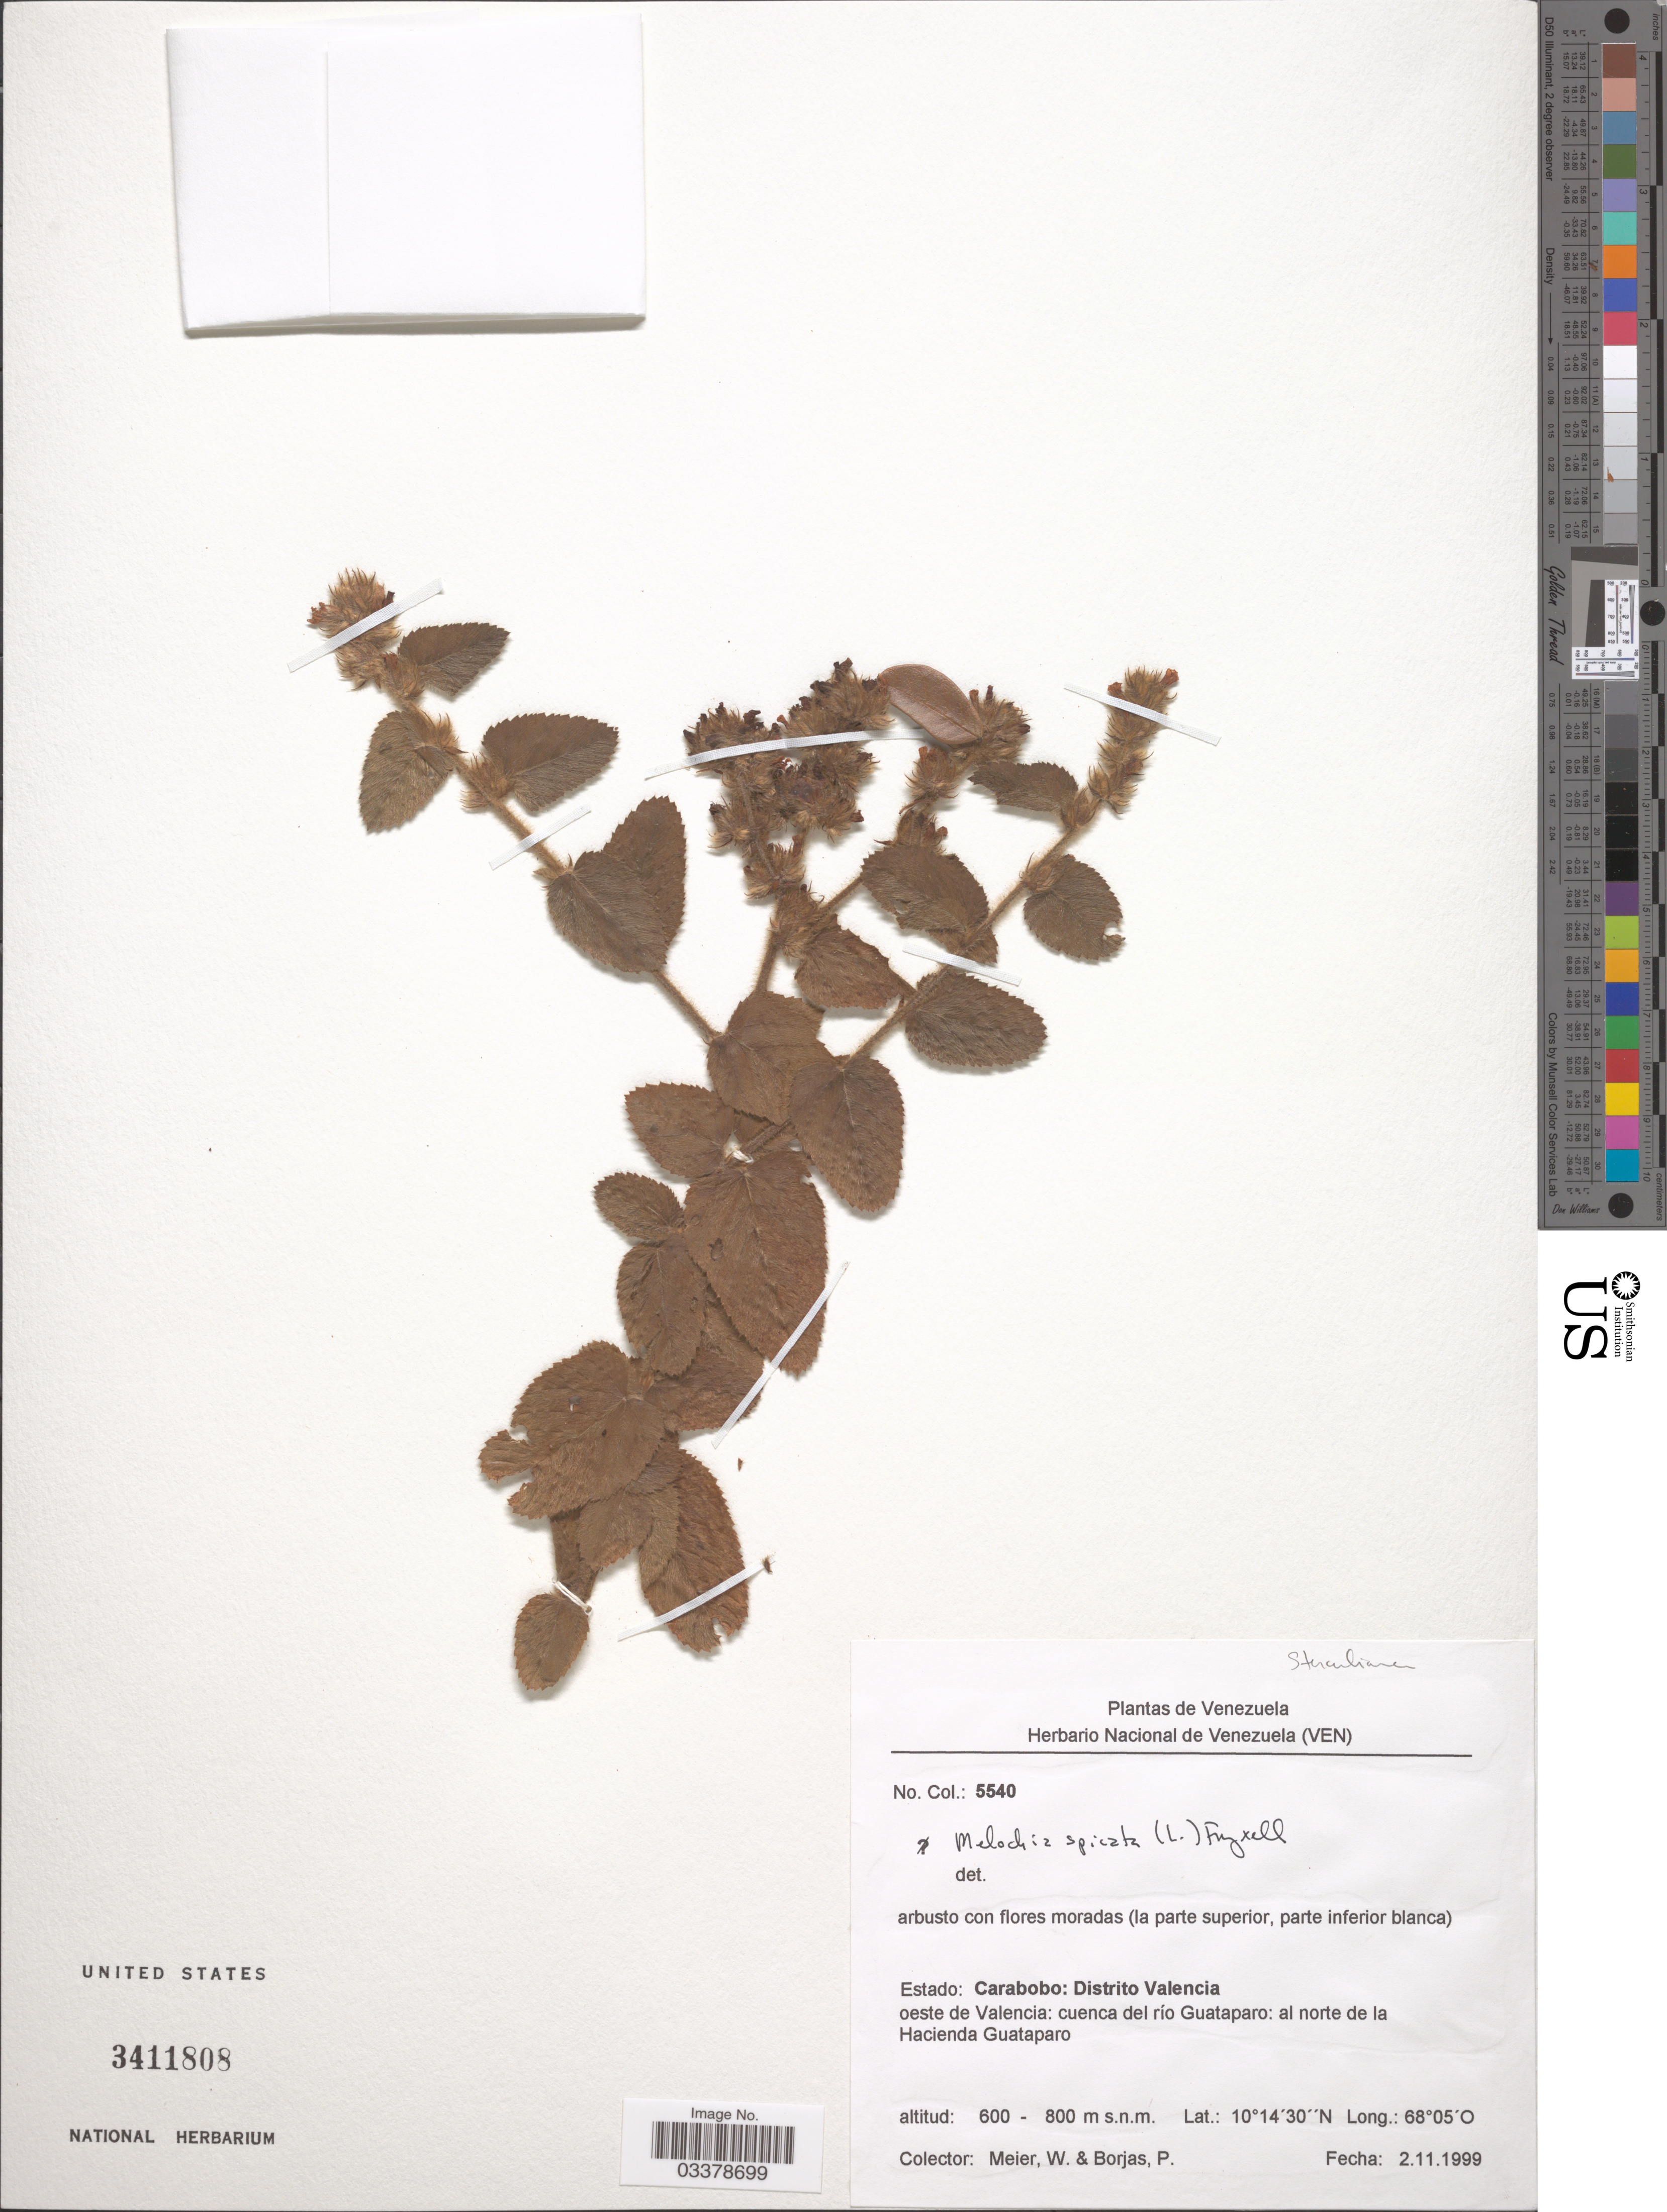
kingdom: Plantae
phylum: Tracheophyta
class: Magnoliopsida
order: Malvales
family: Malvaceae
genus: Melochia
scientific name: Melochia spicata var. spicata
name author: (L.) Fryxell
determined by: Dorr, L. J., (BOT), Smithsonian Institution - National Museum of Natural History (UNITED STATES)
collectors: W. Meier & P. Borjas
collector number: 5540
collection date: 1999-11-02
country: Venezuela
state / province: Carabobo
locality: Distrito Valencia oeste de Valencia: cuenca del río Guataparo: al norte de la Hacienda Guataparo.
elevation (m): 600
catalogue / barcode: US 3411808